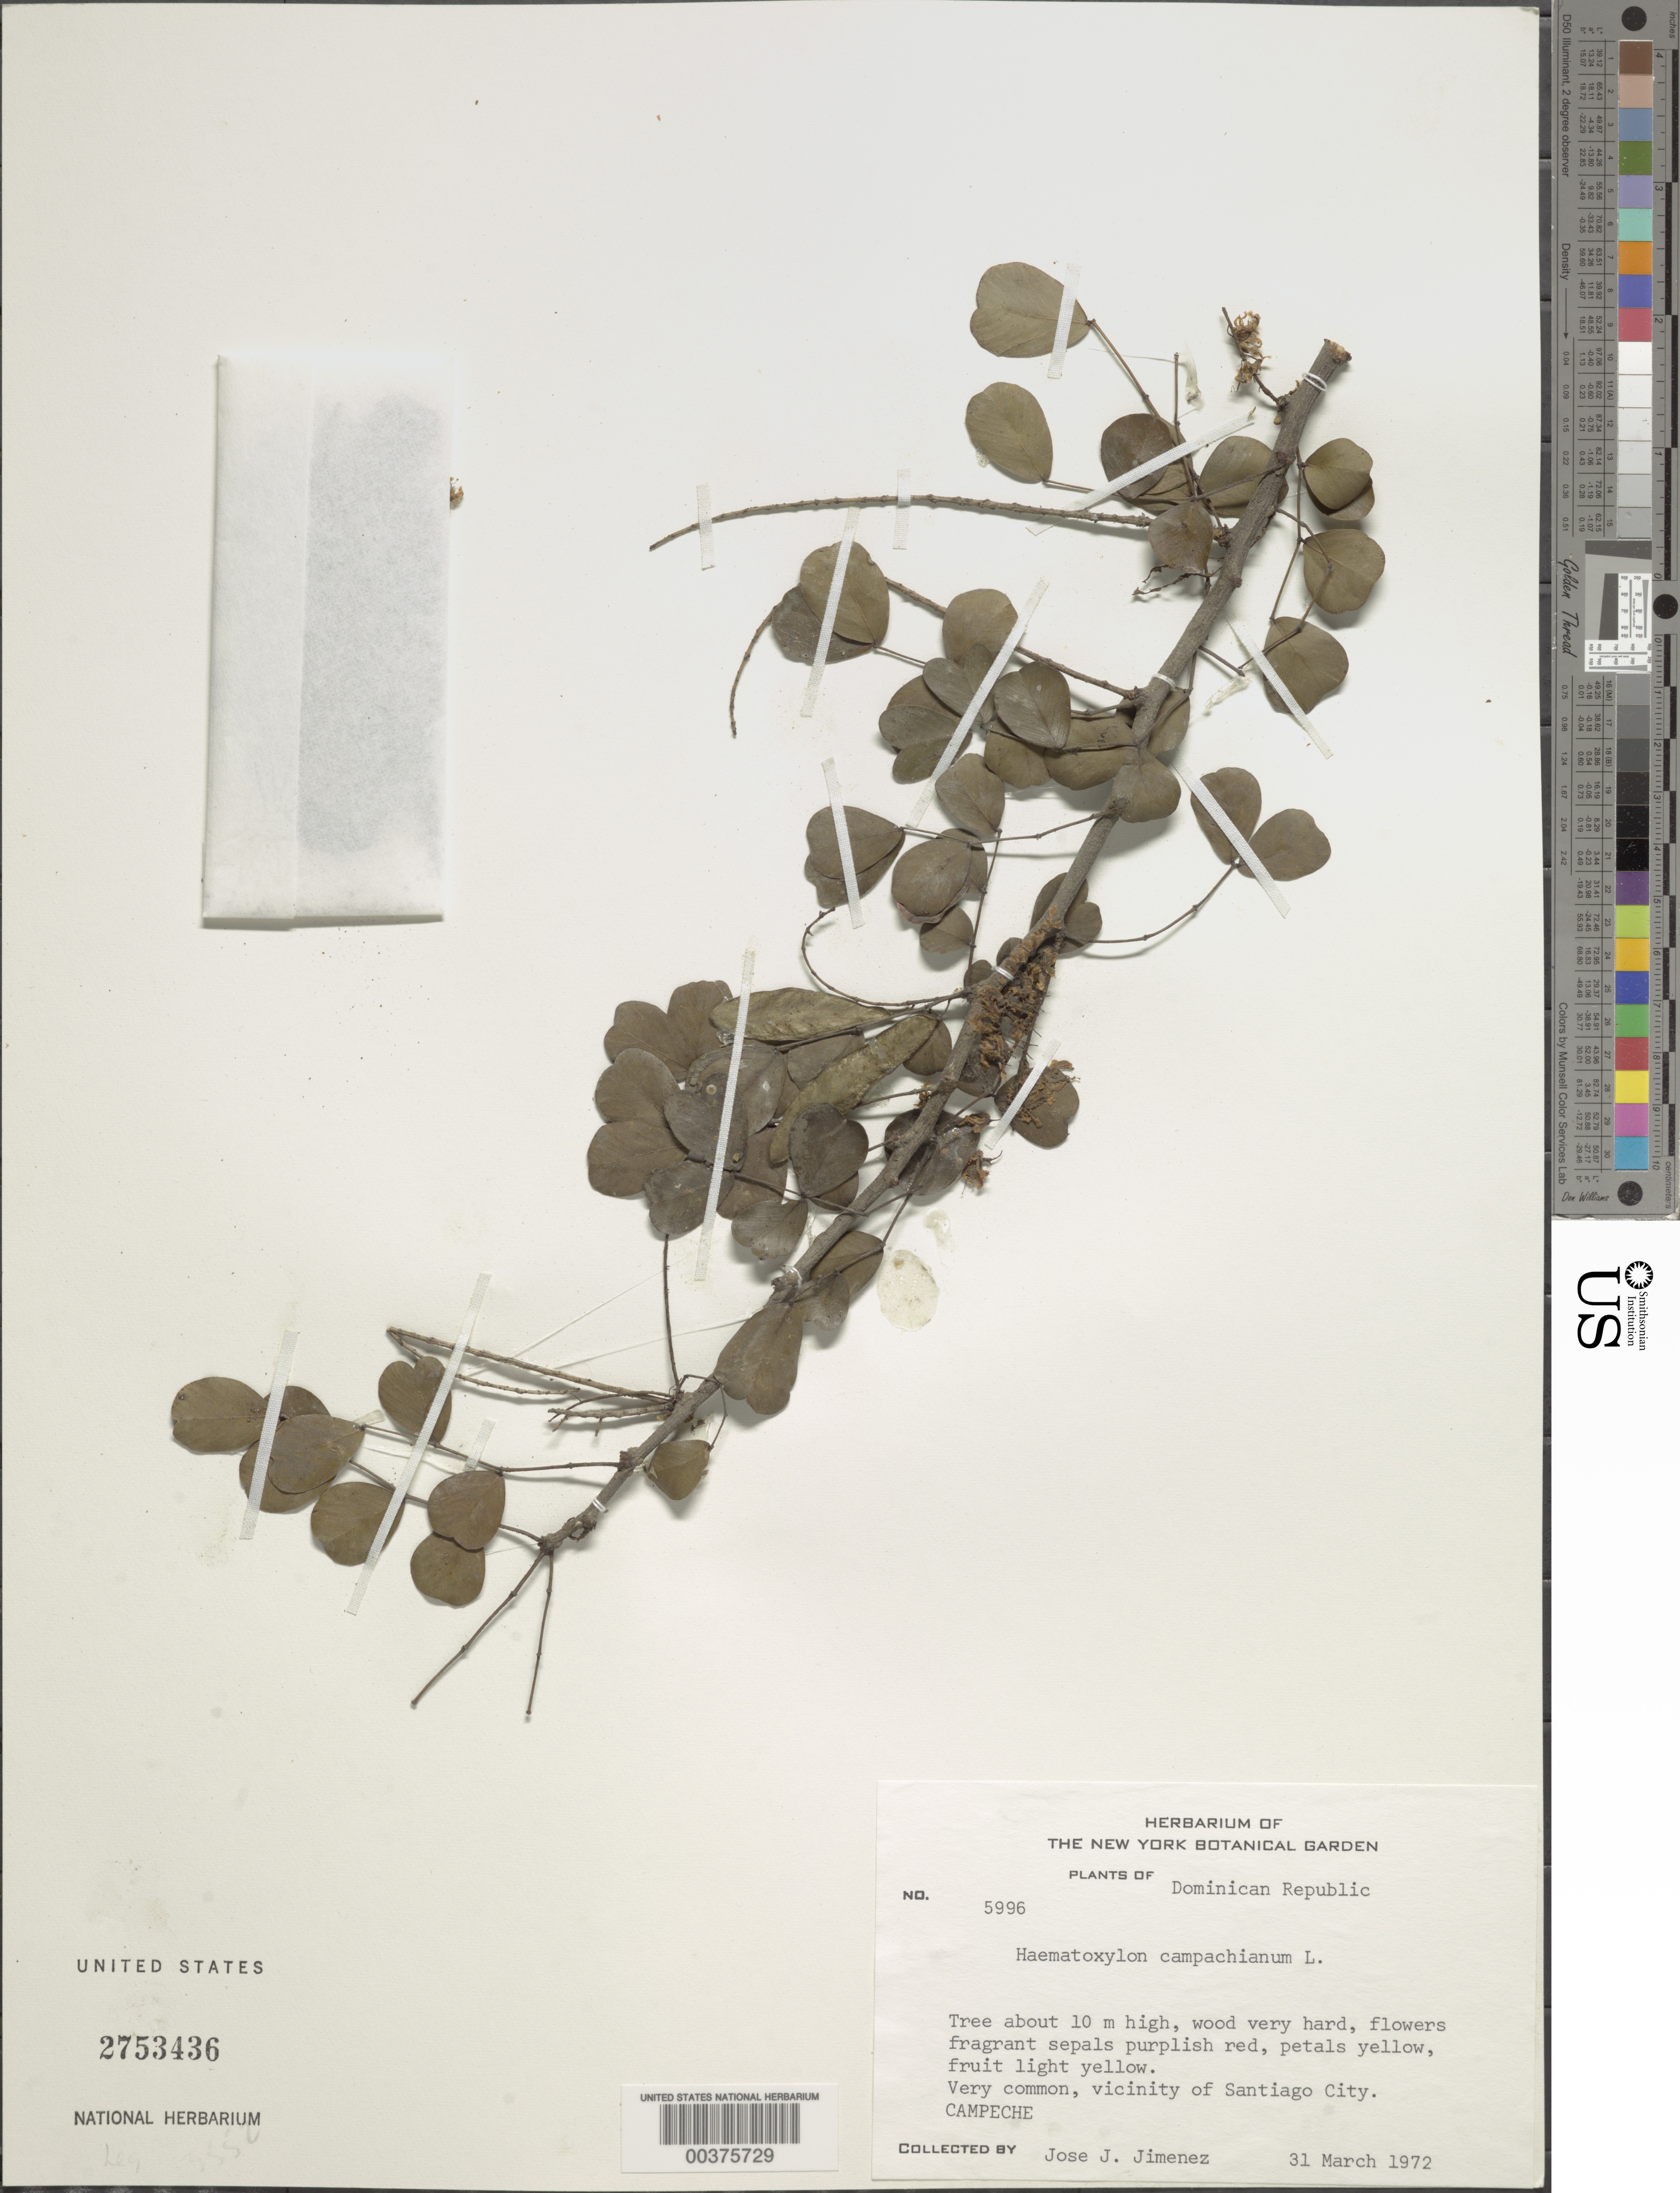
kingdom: Plantae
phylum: Tracheophyta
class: Magnoliopsida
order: Fabales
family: Fabaceae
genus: Haematoxylum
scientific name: Haematoxylum campechianum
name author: L.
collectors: J. J. Jiménez Almonte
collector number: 5996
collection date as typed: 31 Mar 1972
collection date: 1972-03-31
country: Dominican Republic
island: Hispaniola Island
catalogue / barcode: US 2753436